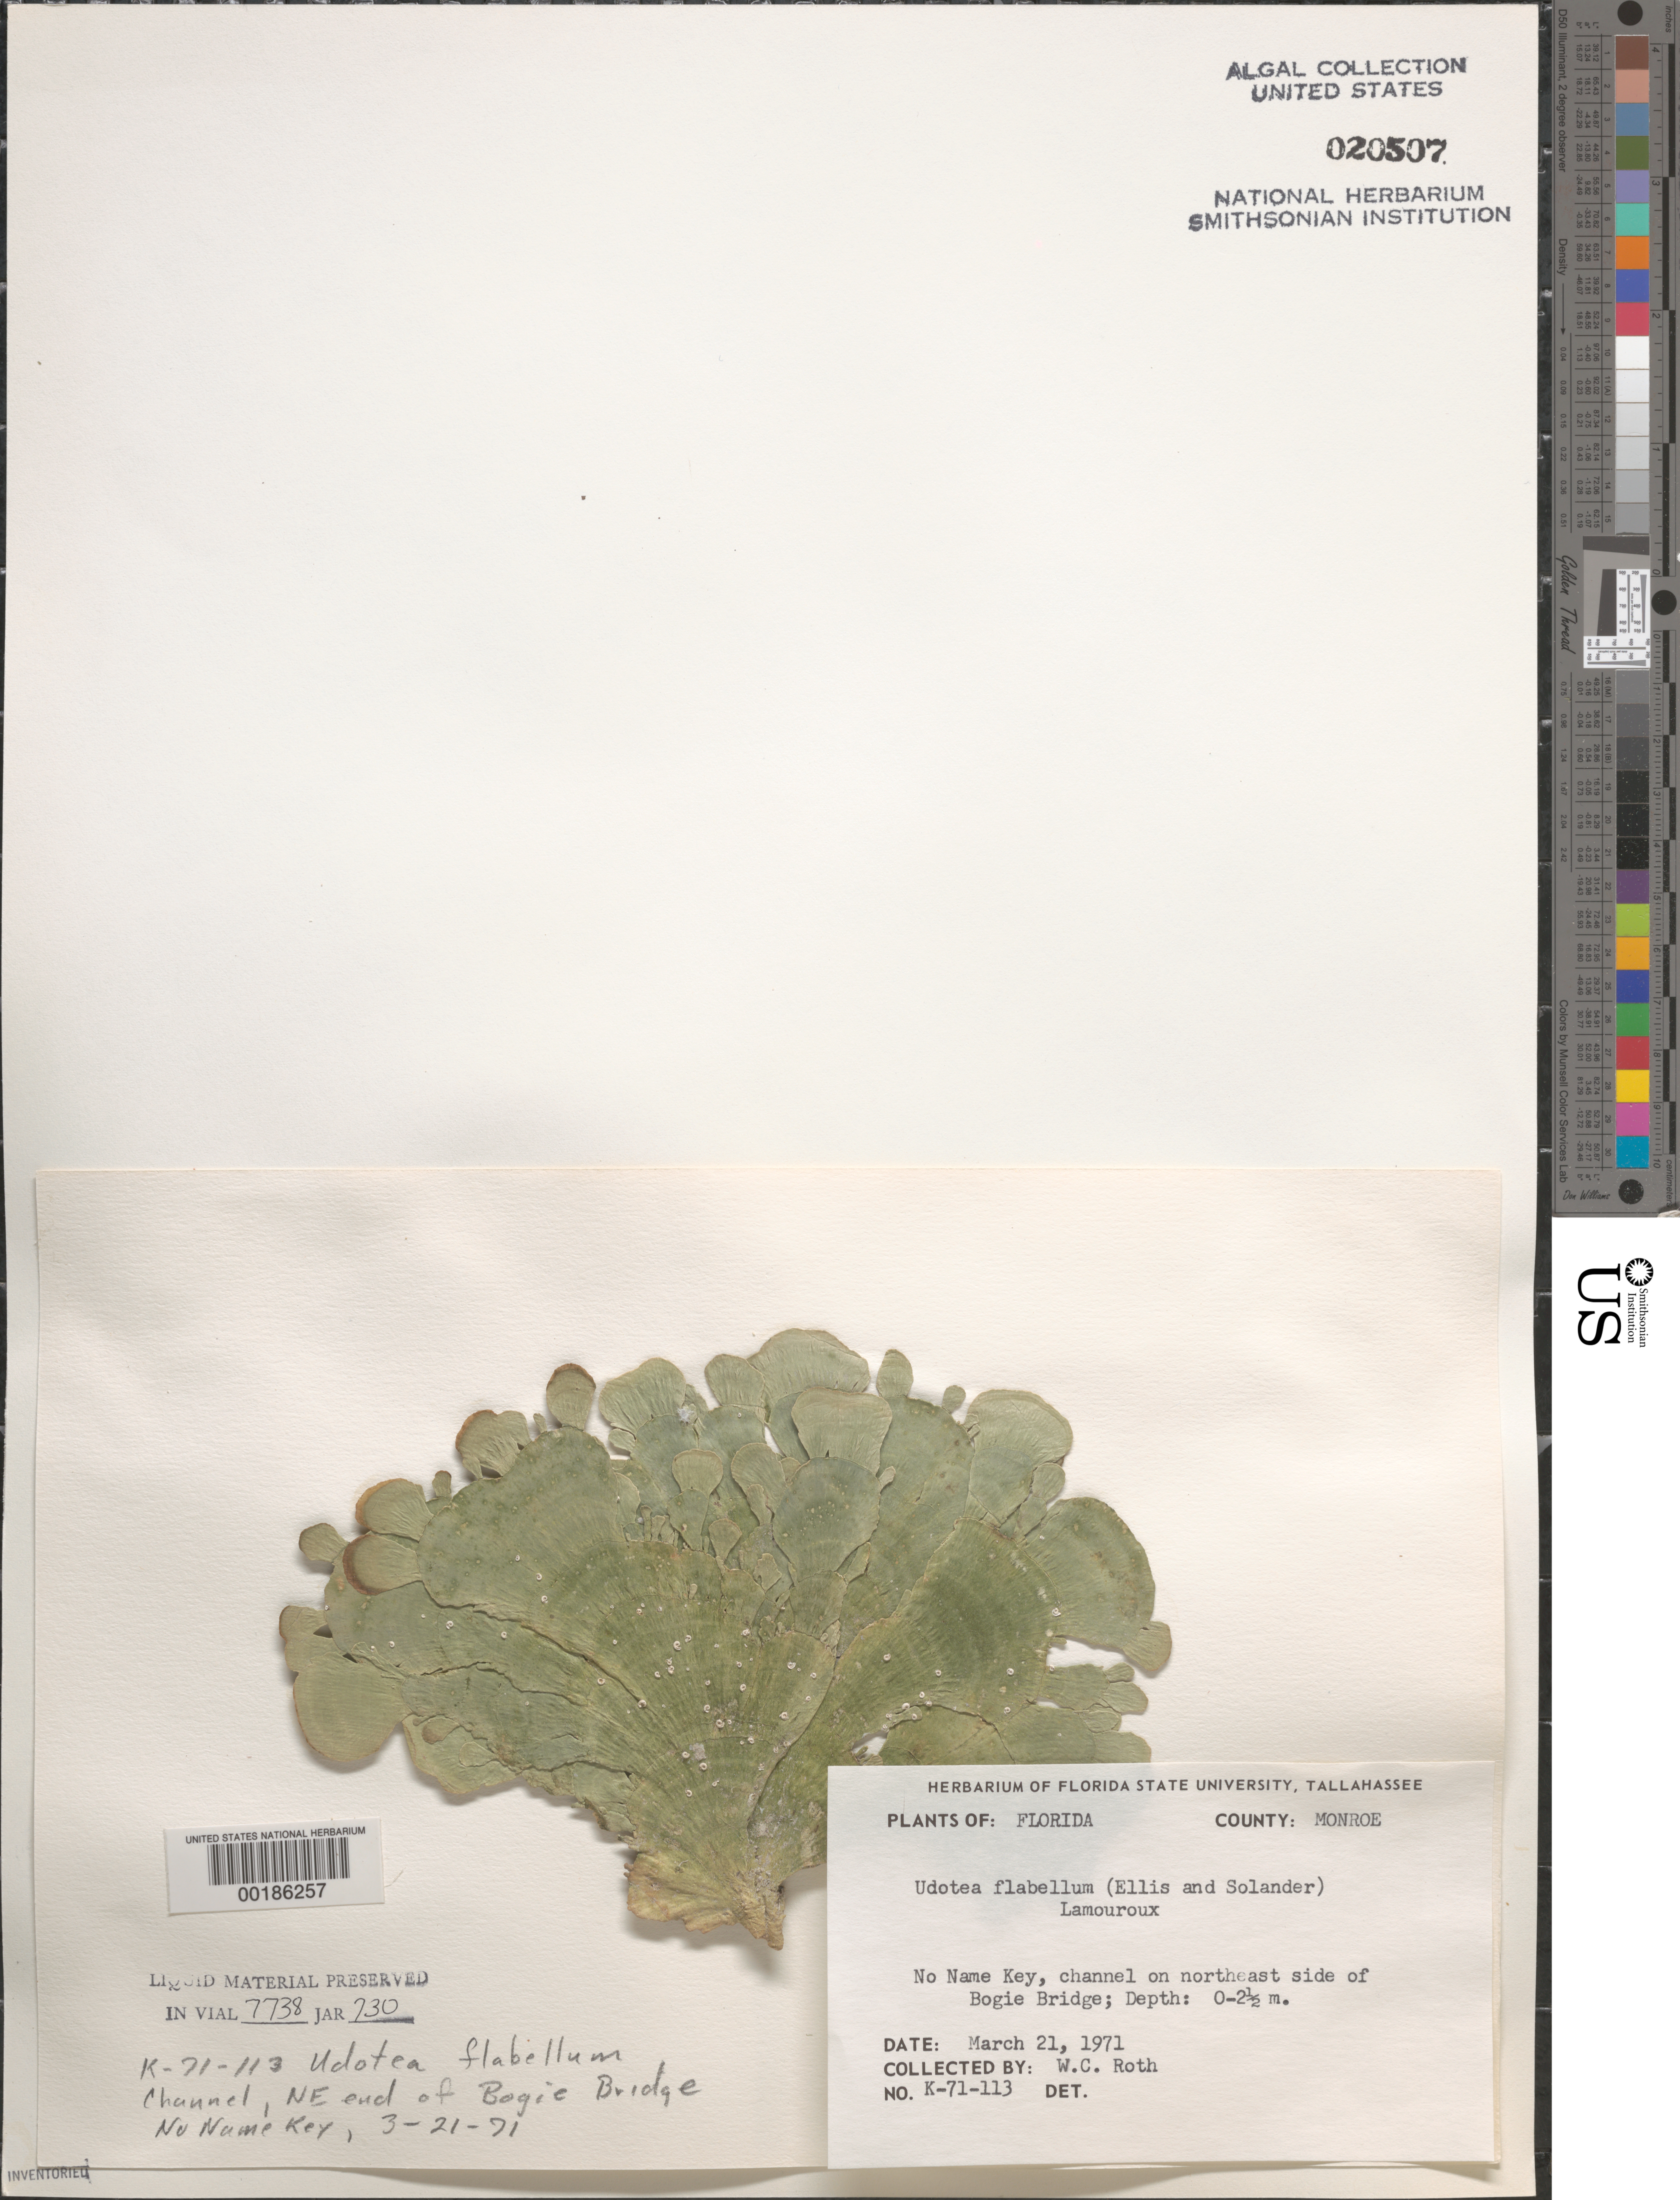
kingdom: Plantae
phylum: Chlorophyta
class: Ulvophyceae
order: Bryopsidales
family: Udoteaceae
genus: Udotea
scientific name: Udotea flabellum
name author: (J. Ellis & Sol.) M. Howe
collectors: W. C. Roth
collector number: K-71-113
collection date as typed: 21 Mar 1971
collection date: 1971-03-21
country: United States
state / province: Florida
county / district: Monroe County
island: No Name Key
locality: Channel on northeast end of Bogie Bridge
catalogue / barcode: US 20507